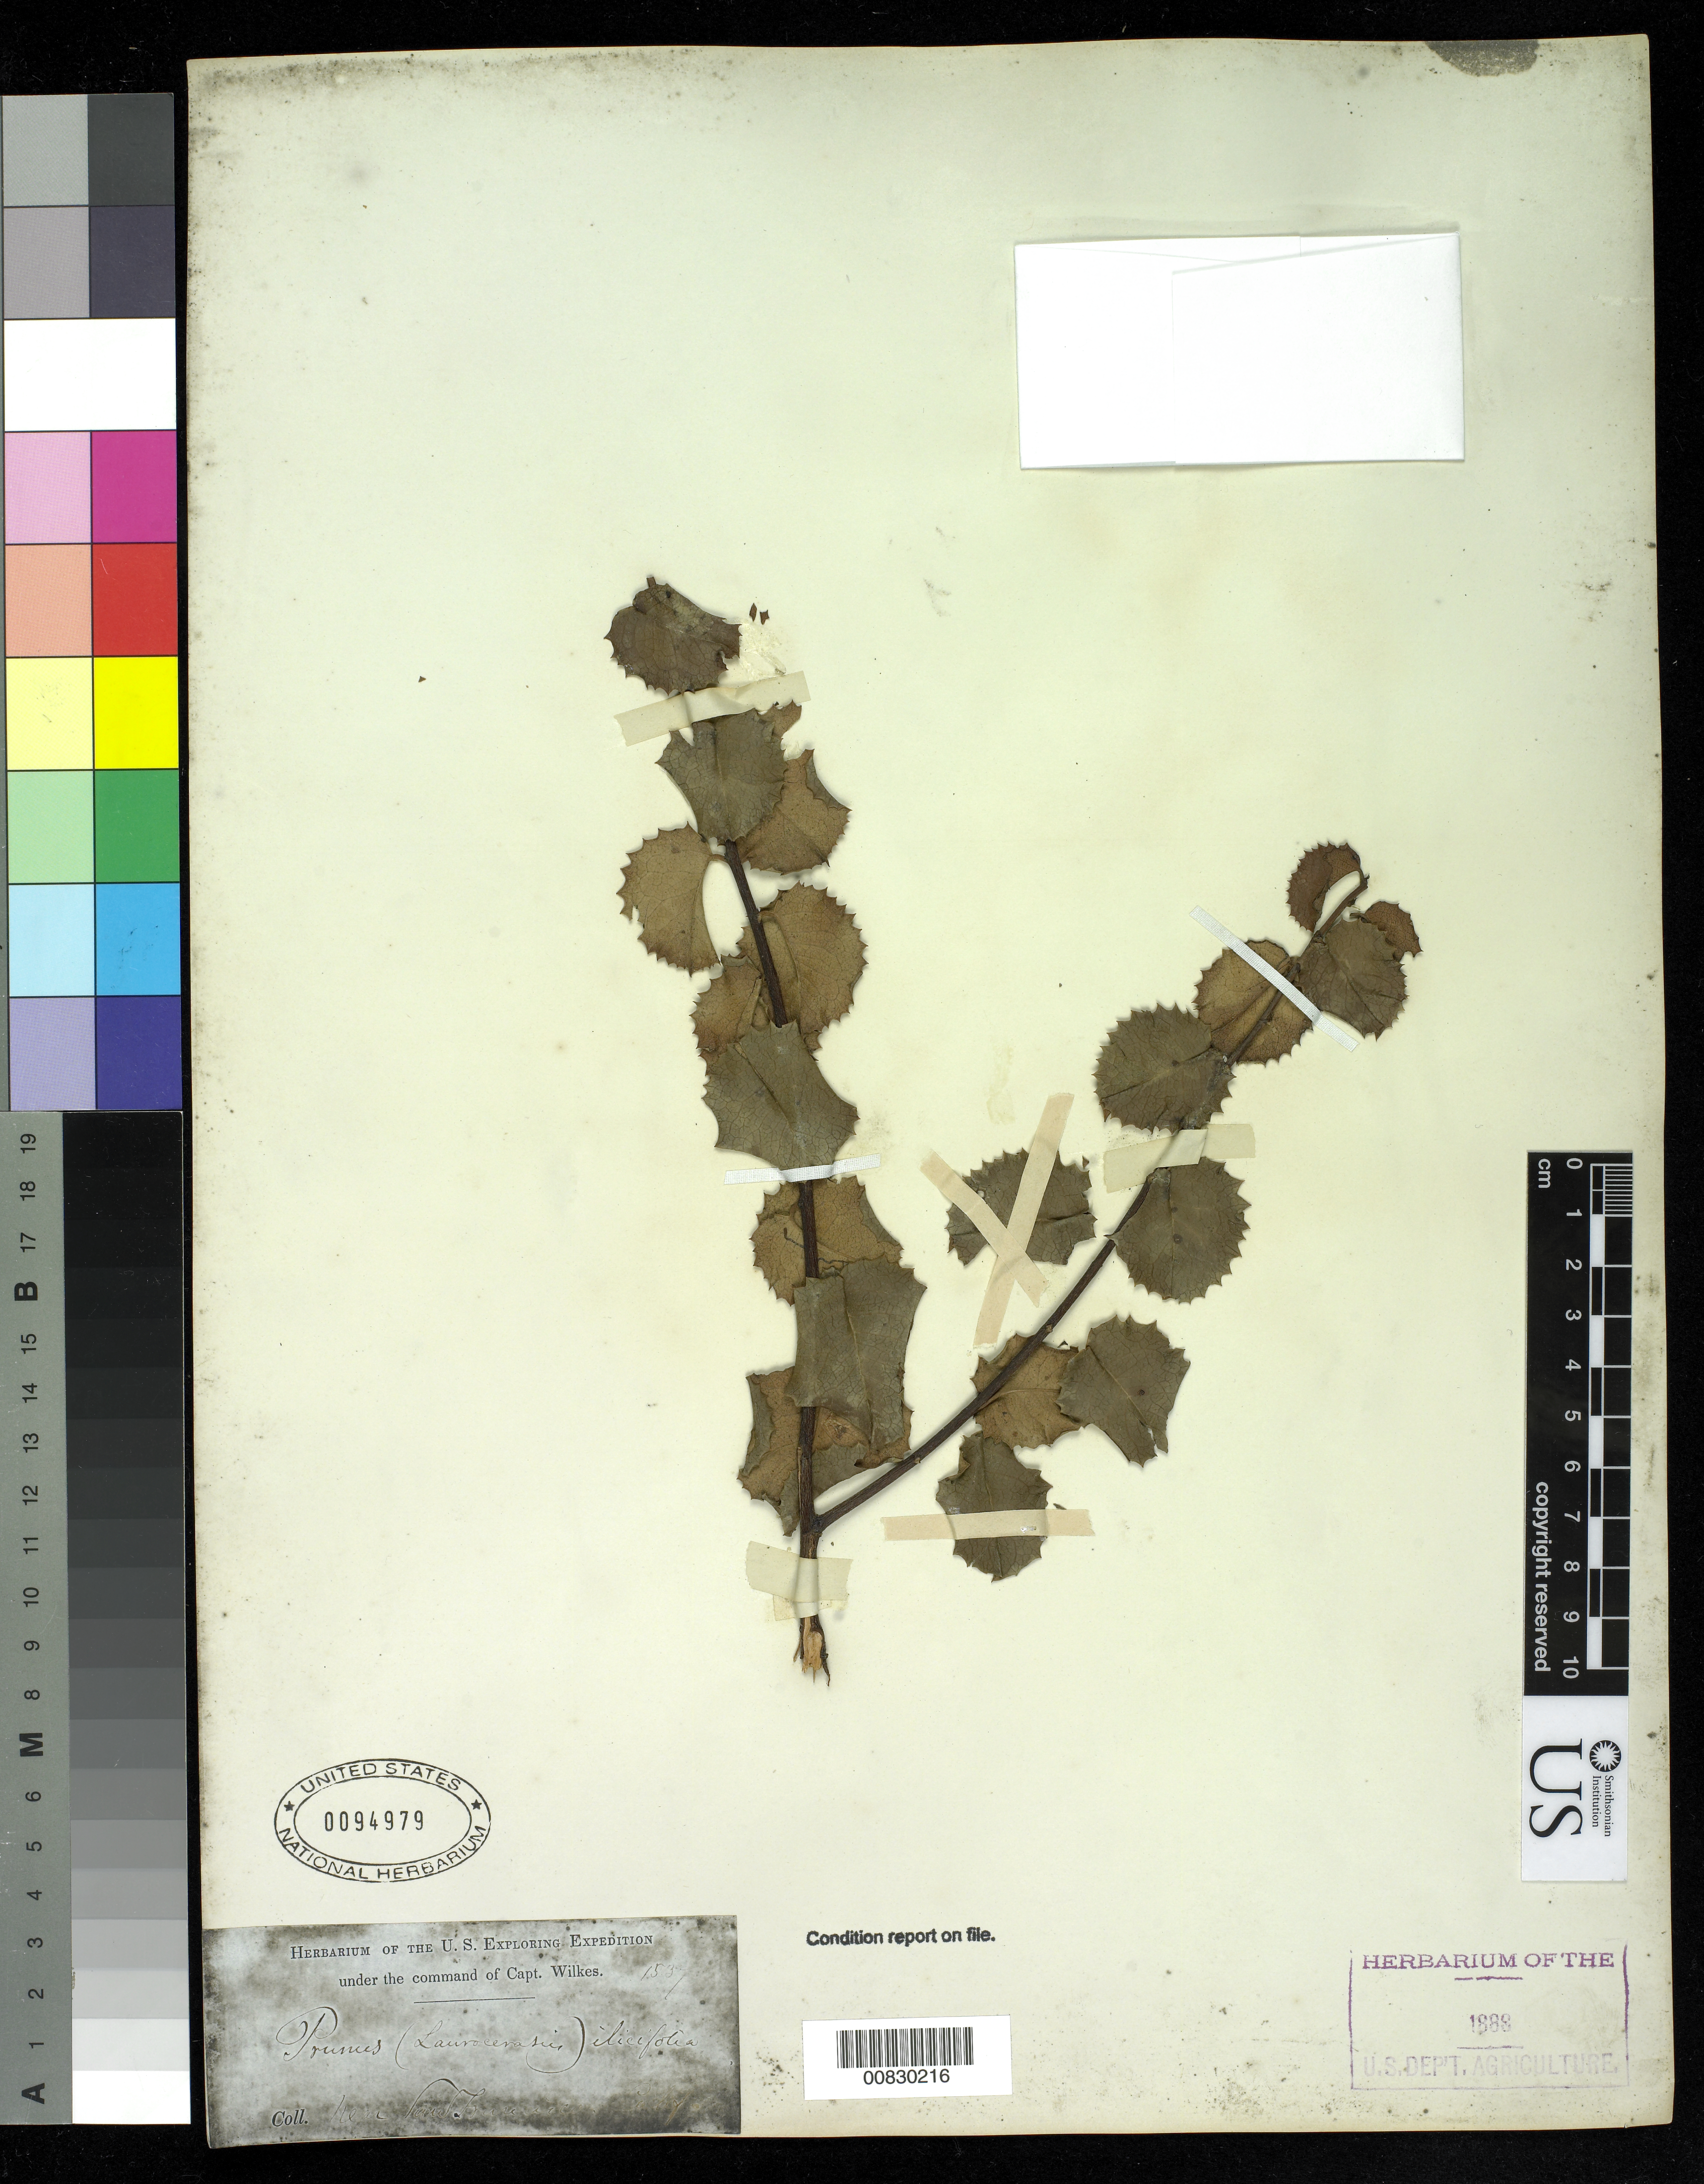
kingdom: Plantae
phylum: Tracheophyta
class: Magnoliopsida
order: Rosales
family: Rosaceae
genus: Prunus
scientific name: Prunus ilicifolia var. ilicifolia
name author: (Nutt. ex Hook. & Arn.) D. Dietr.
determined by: Strong, Mark T., (BOT), Smithsonian Institution - National Museum of Natural History (UNITED STATES)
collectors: Wilkes Explor. Exped.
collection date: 1838/1842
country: United States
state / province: California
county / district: San Francisco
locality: Near San Francisco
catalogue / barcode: US 94979